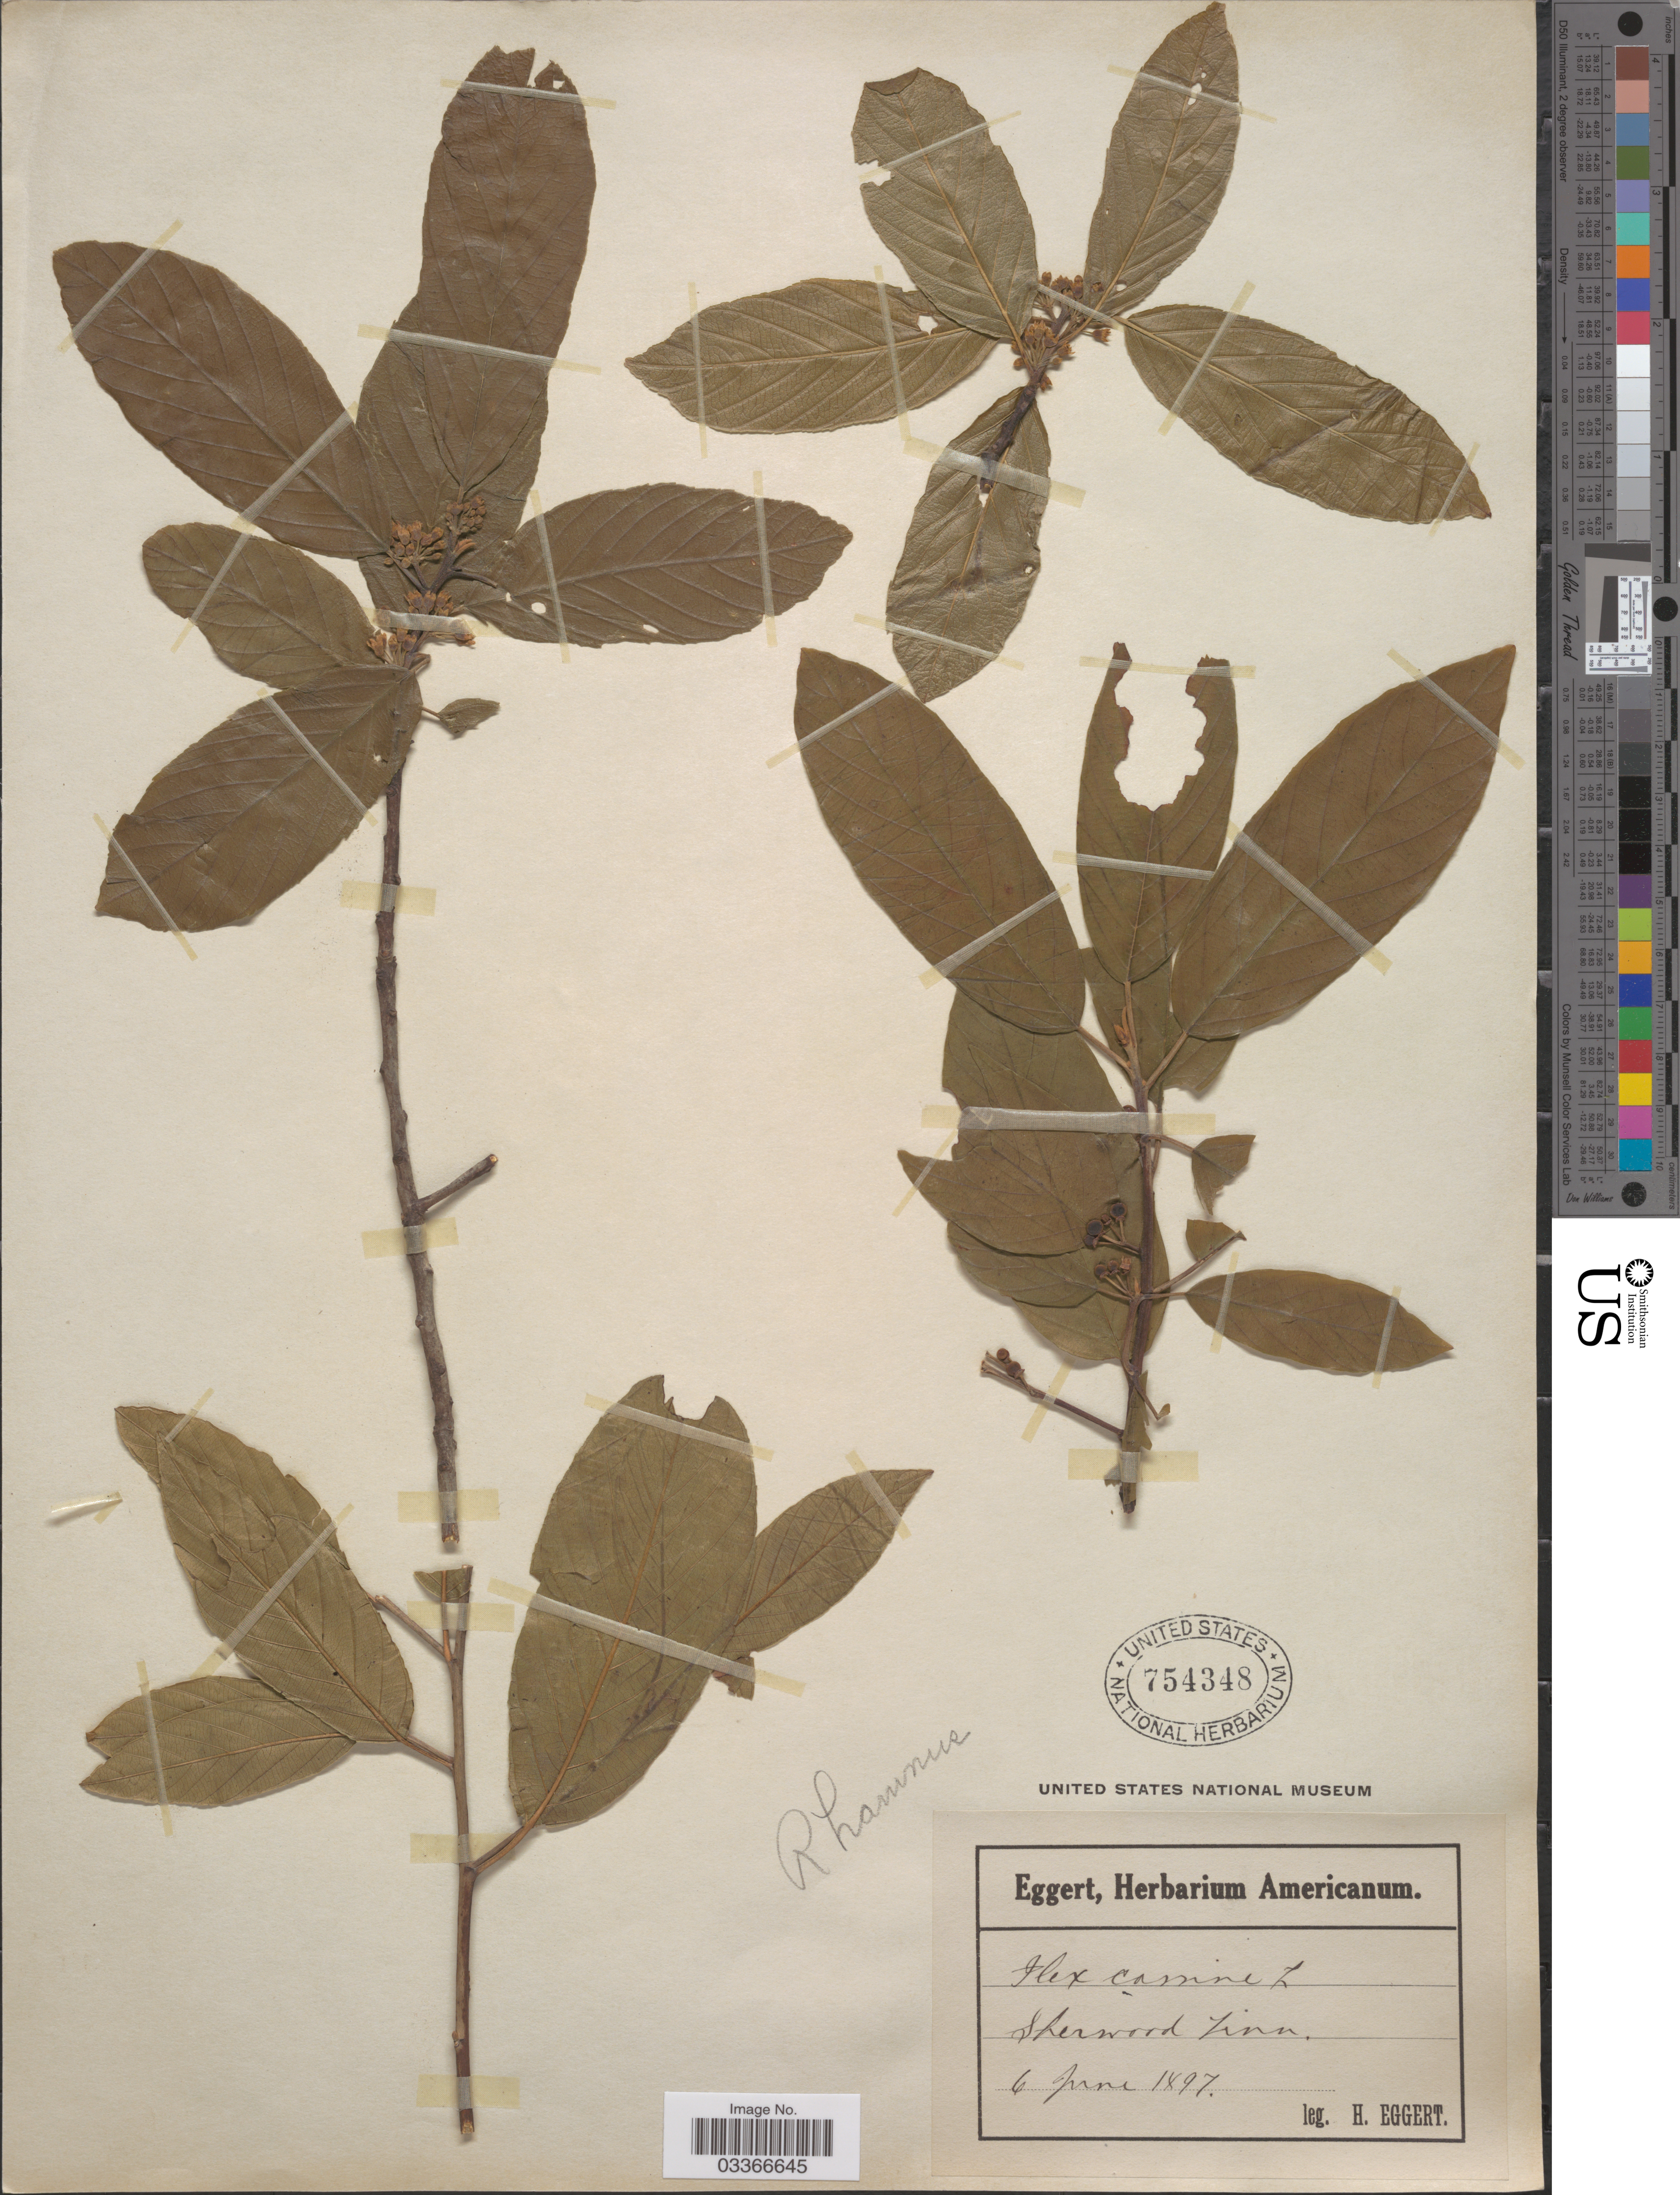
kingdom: Plantae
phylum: Tracheophyta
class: Magnoliopsida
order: Rosales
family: Rhamnaceae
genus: Rhamnus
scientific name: Rhamnus sp.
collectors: H. Eggert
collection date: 1897-06-06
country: United States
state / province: Tennessee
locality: Sherwood Tenn.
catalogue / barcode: US 754348